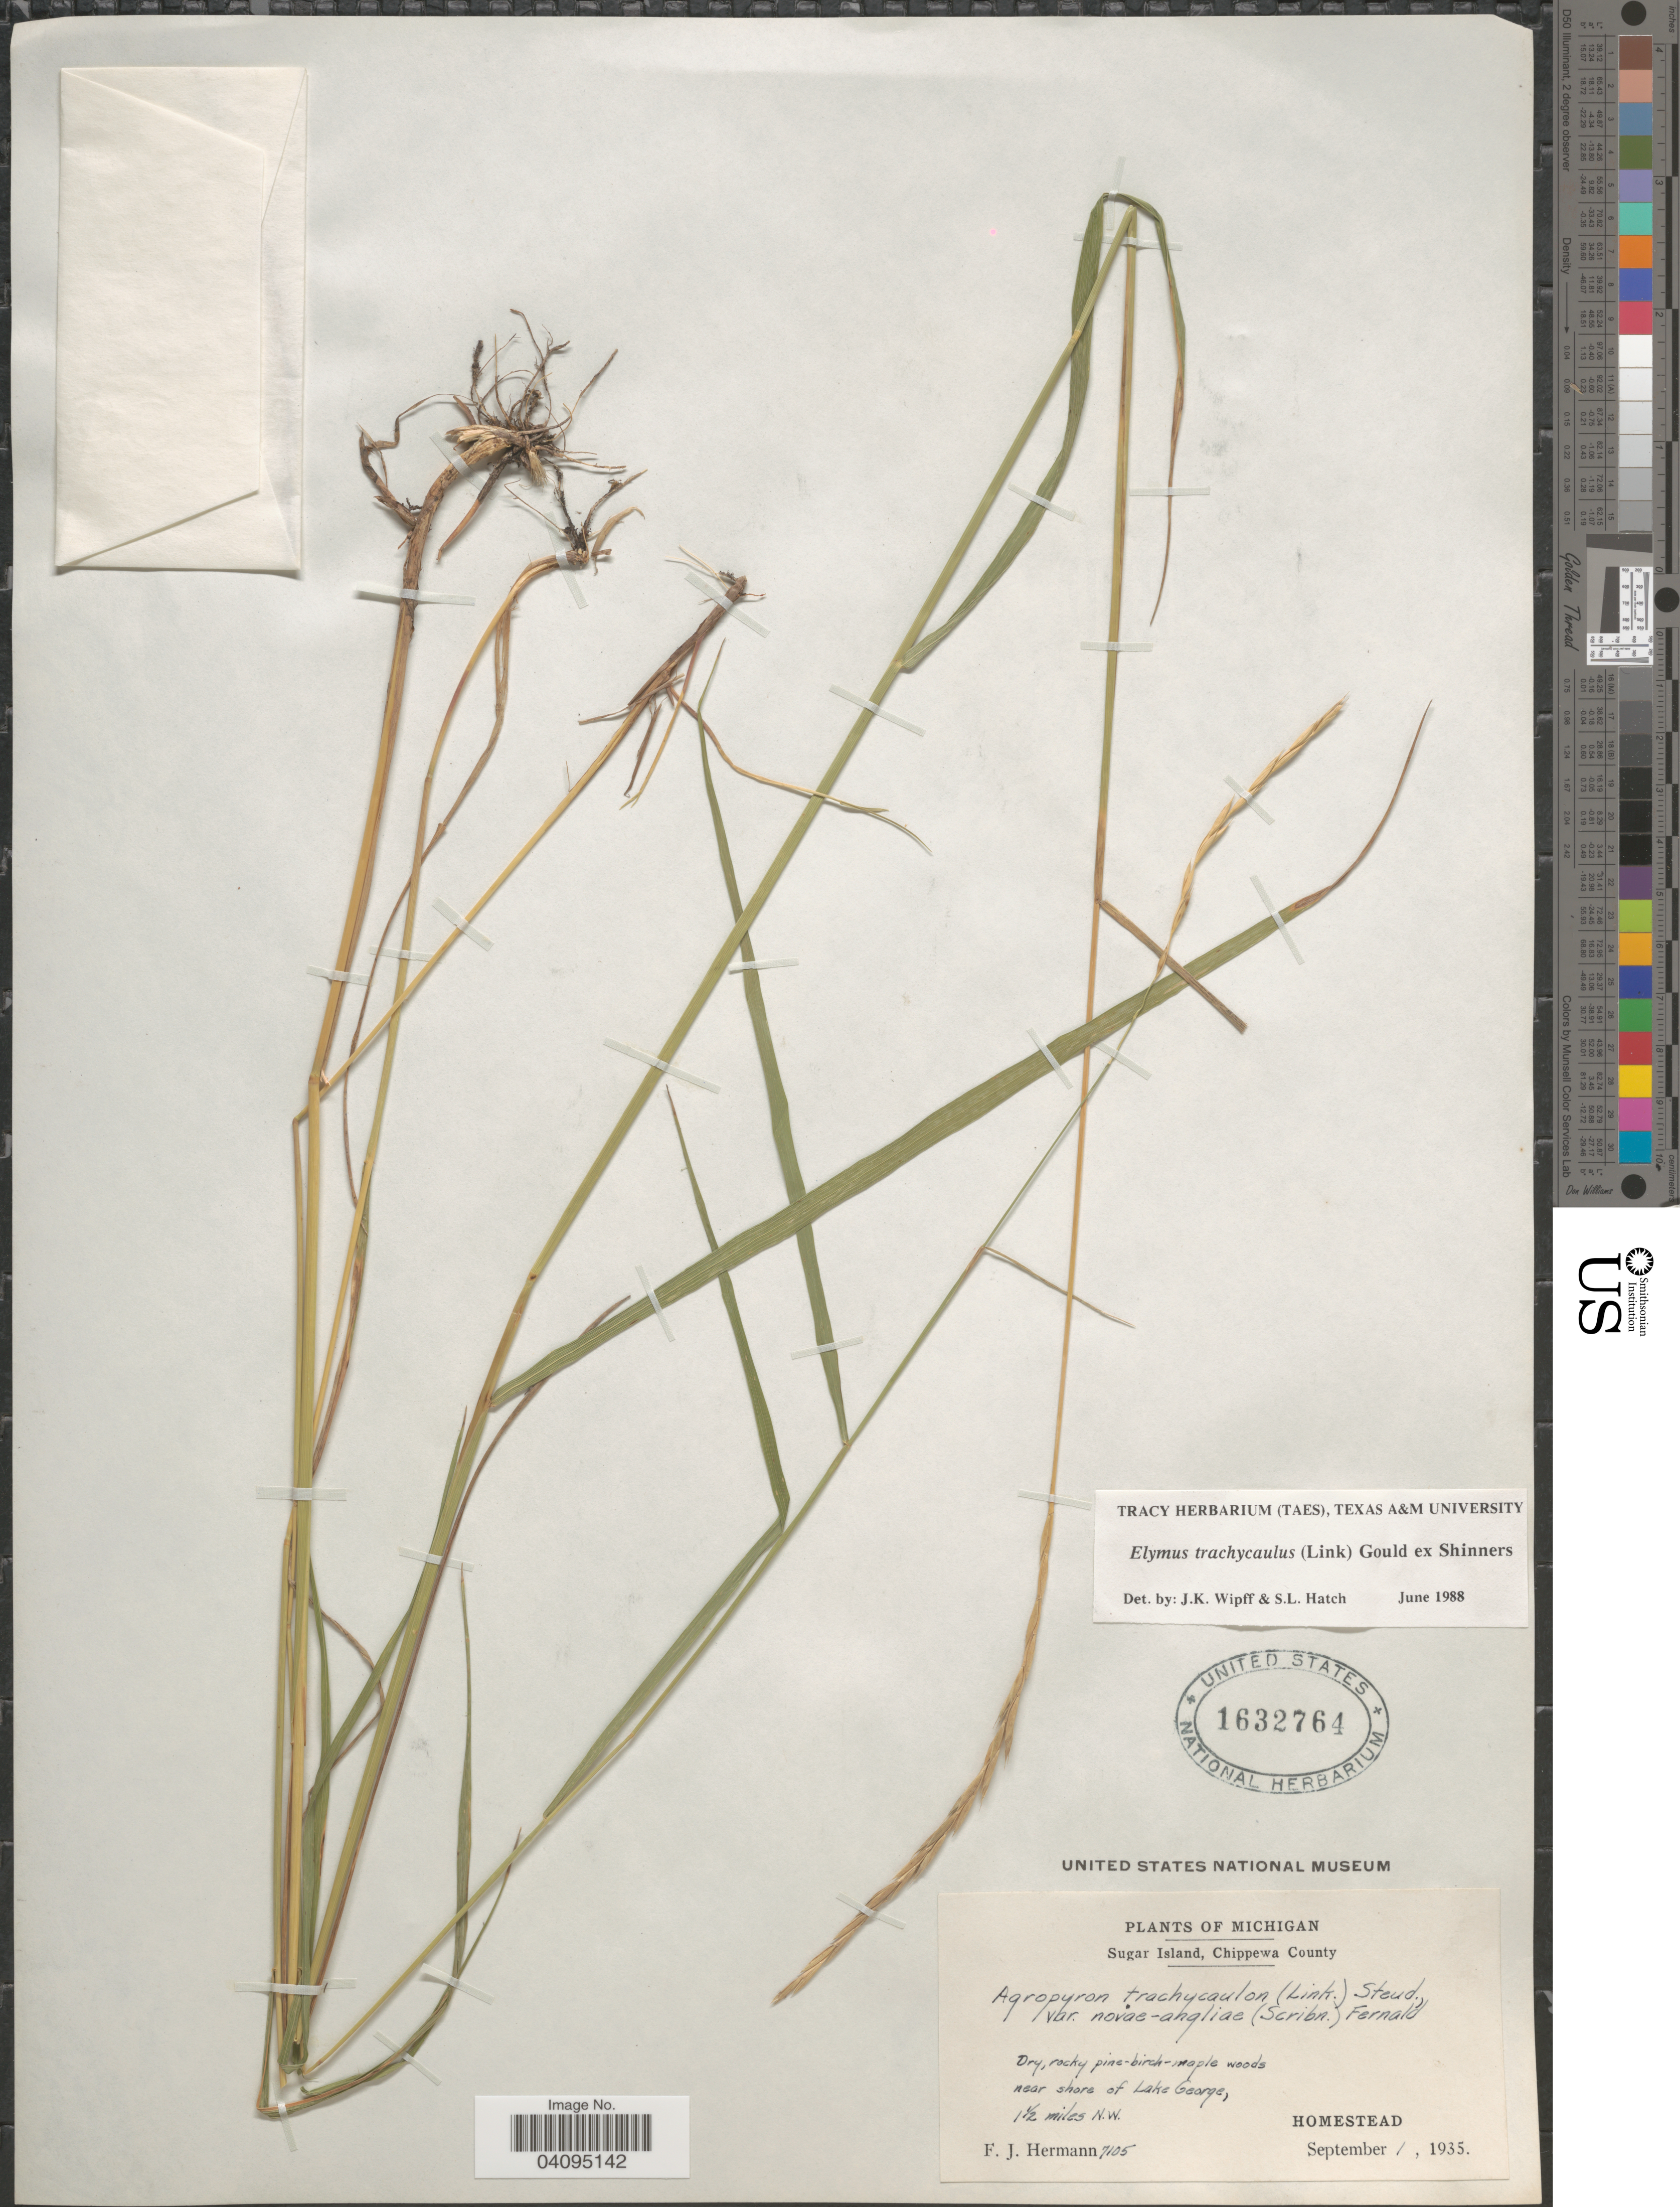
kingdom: Plantae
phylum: Tracheophyta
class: Liliopsida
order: Poales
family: Poaceae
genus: Elymus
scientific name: Elymus trachycaulus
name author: (Link) Gould ex Shinners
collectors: F. J. Hermann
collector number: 7105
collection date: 1935-09-01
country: United States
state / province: Michigan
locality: Sugar Island, Chippewa County. Near shore of Lake George, 1½ miles N.W. Homestead.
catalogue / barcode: US 1632764